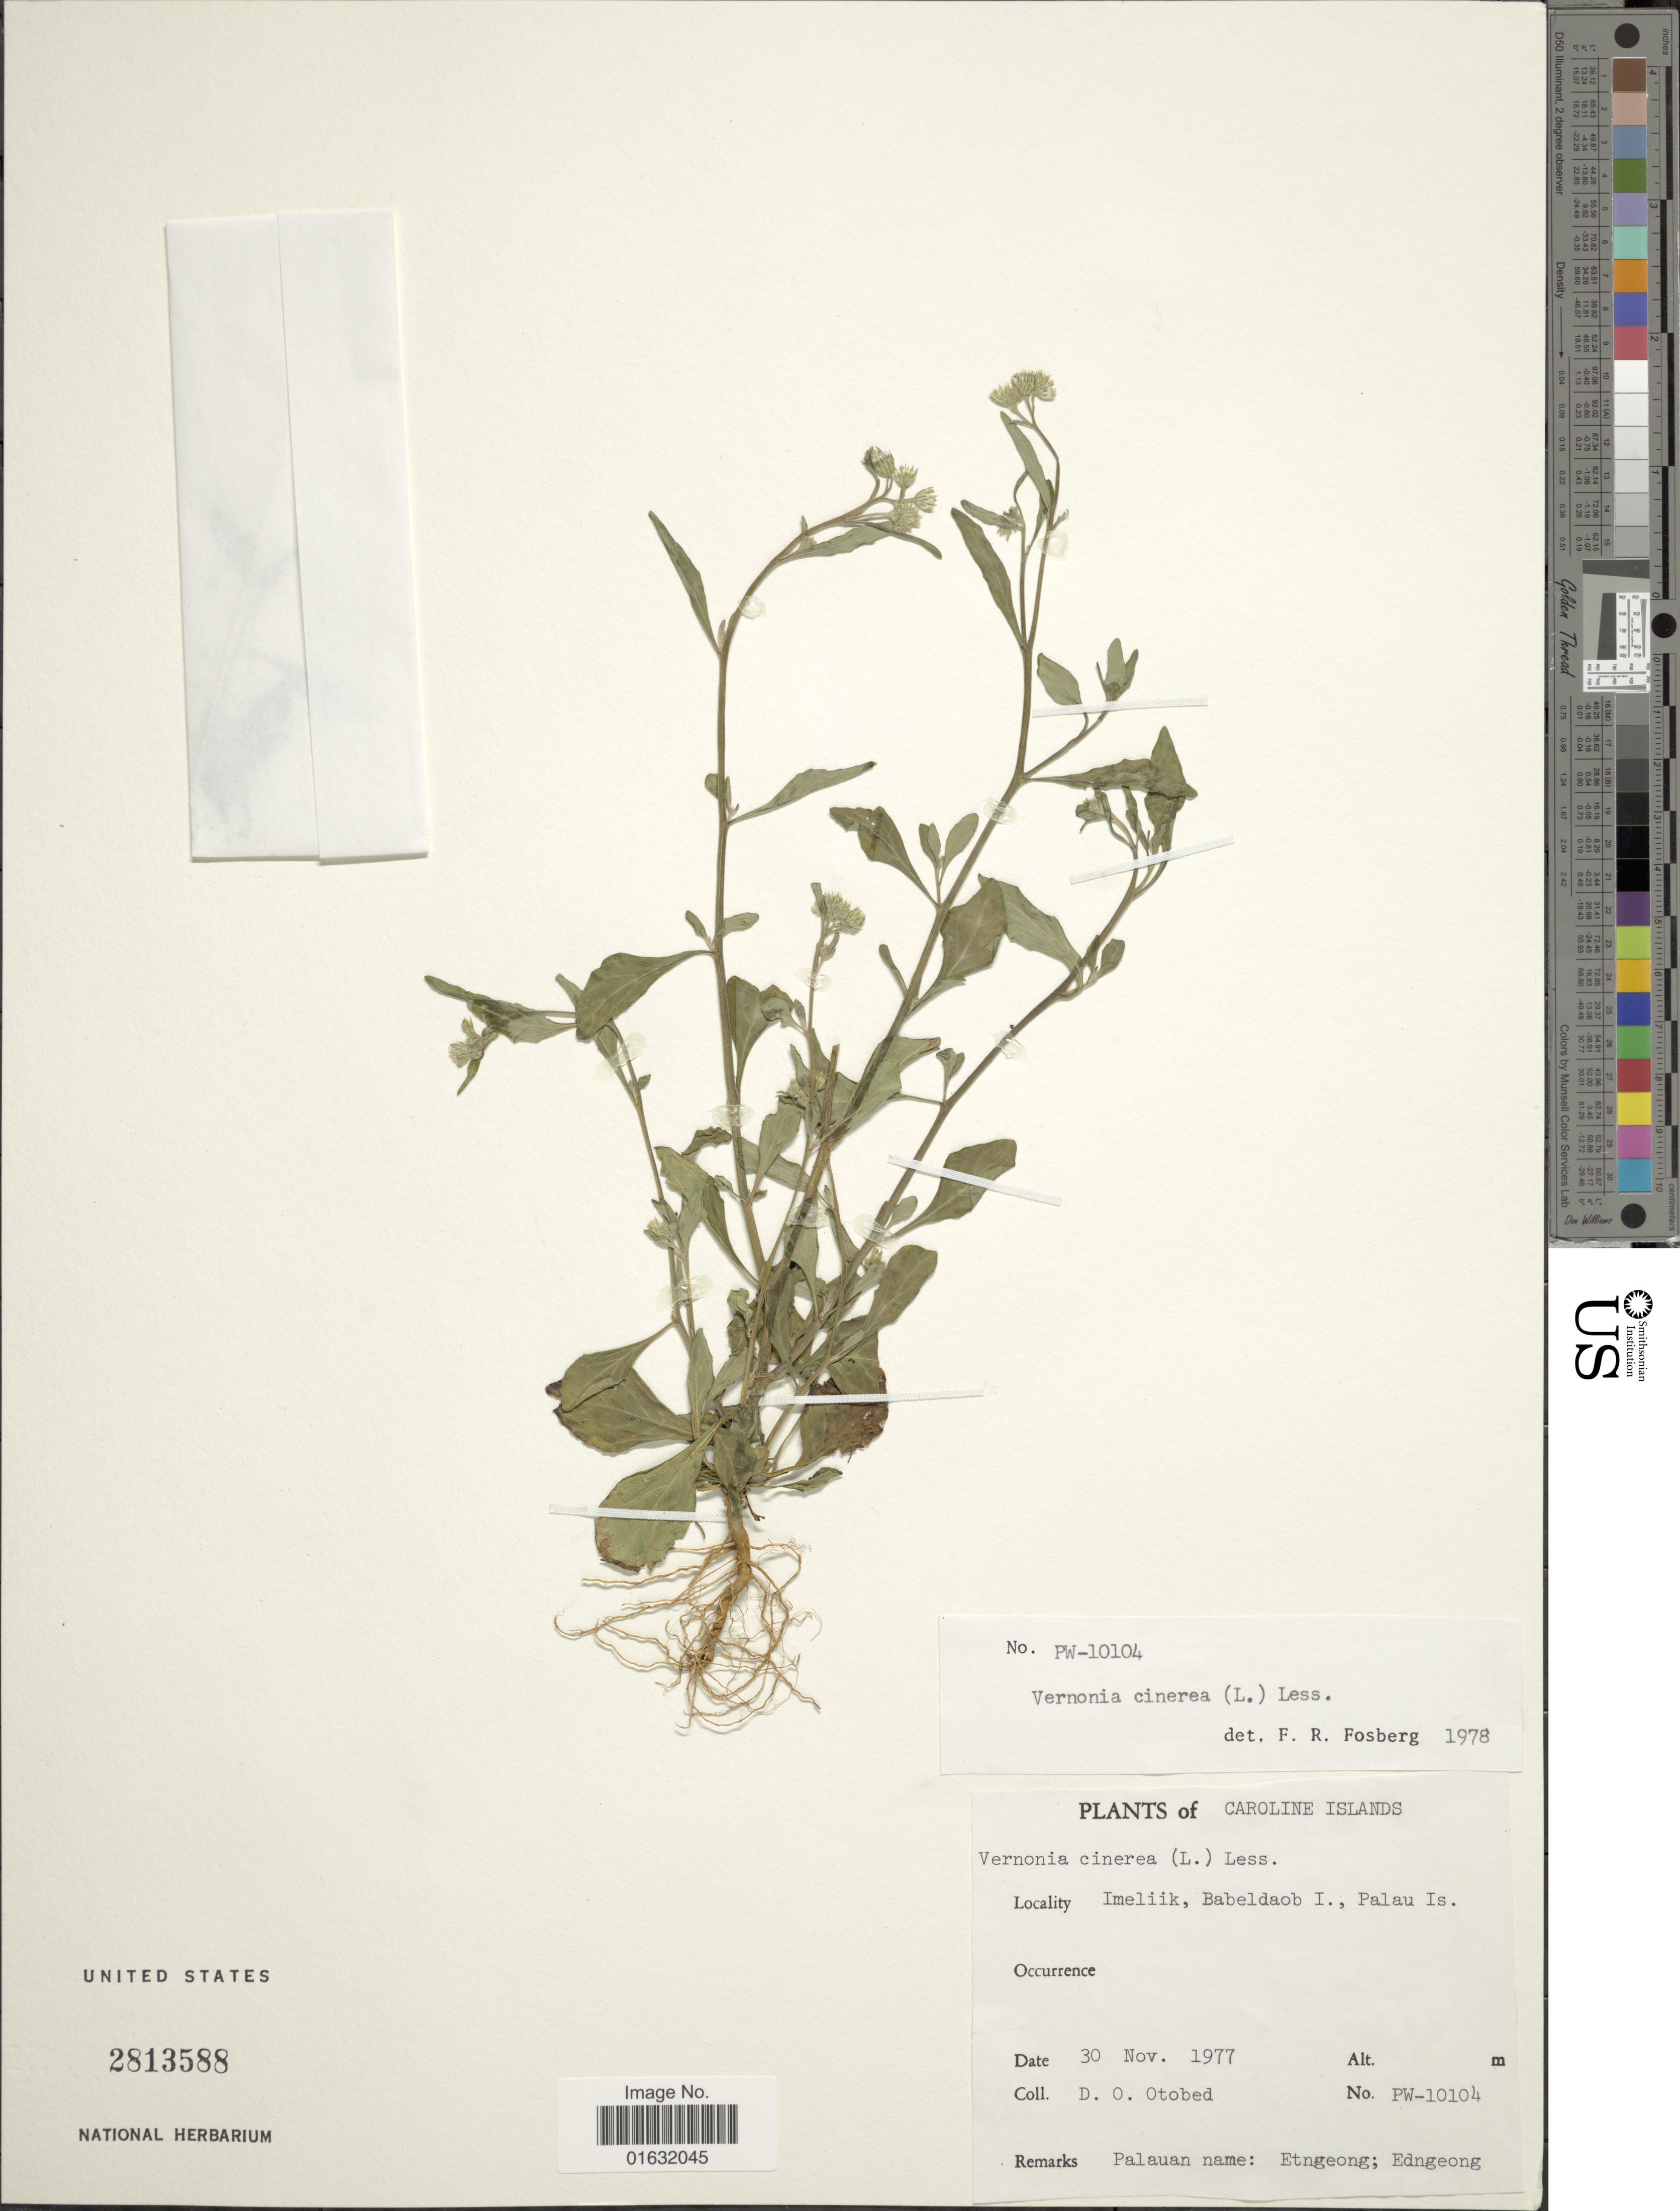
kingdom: Plantae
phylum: Tracheophyta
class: Magnoliopsida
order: Asterales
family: Asteraceae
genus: Cyanthillium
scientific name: Cyanthillium cinereum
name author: (L.) H. Rob.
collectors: D. O. Otobed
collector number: PW-10104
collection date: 1977-11-30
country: Palau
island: Babeldaob [Babelthuap]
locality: The Caroline Islands, Imeliik, Babeldaob I., Palau Is.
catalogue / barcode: US 2813588